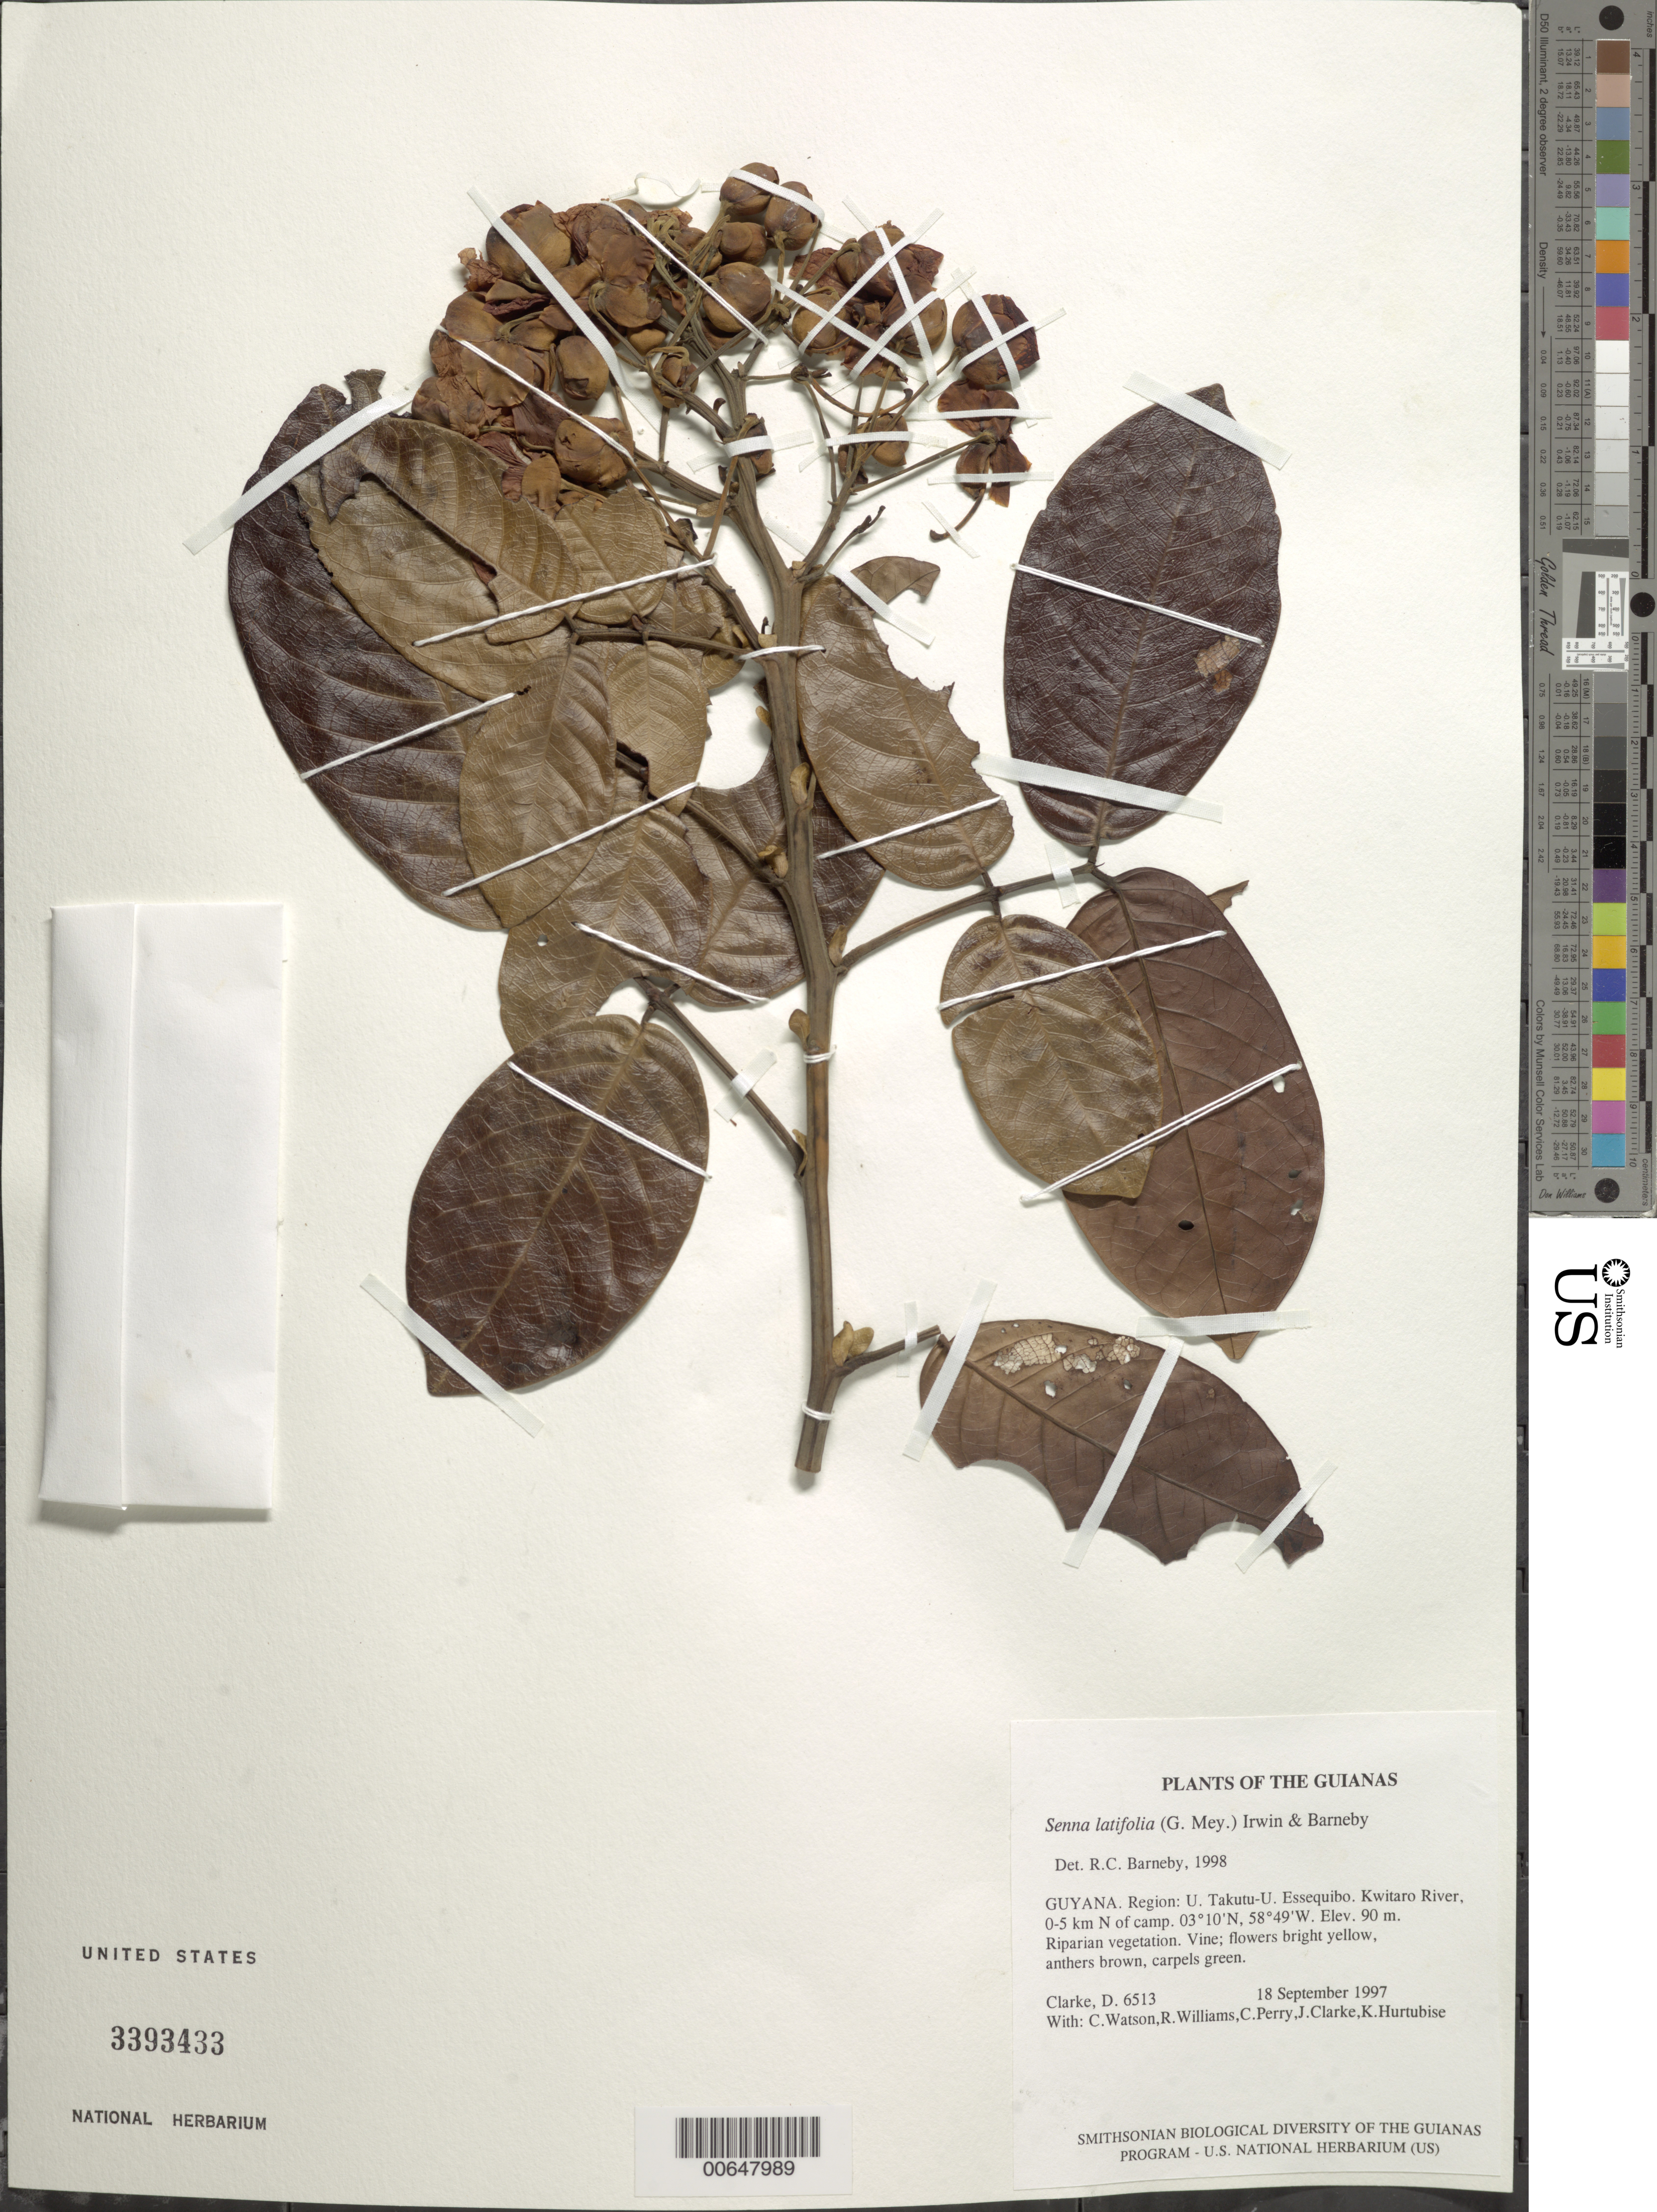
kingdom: Plantae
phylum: Tracheophyta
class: Magnoliopsida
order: Fabales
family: Fabaceae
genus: Senna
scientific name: Senna latifolia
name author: (G. Mey.) H.S. Irwin & Barneby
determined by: Barneby, Rupert C., (NY)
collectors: H. D. Clarke, C. Watson, R. Williams, C. Perry, J. Clarke & K. Hurtubise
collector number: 6513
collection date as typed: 18 September 1997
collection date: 1997-09-18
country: Guyana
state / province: U. Takutu-U. Essequibo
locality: Kwitaro River, 0-5 km N of camp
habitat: Riparian vegetation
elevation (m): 90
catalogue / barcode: US 3393433